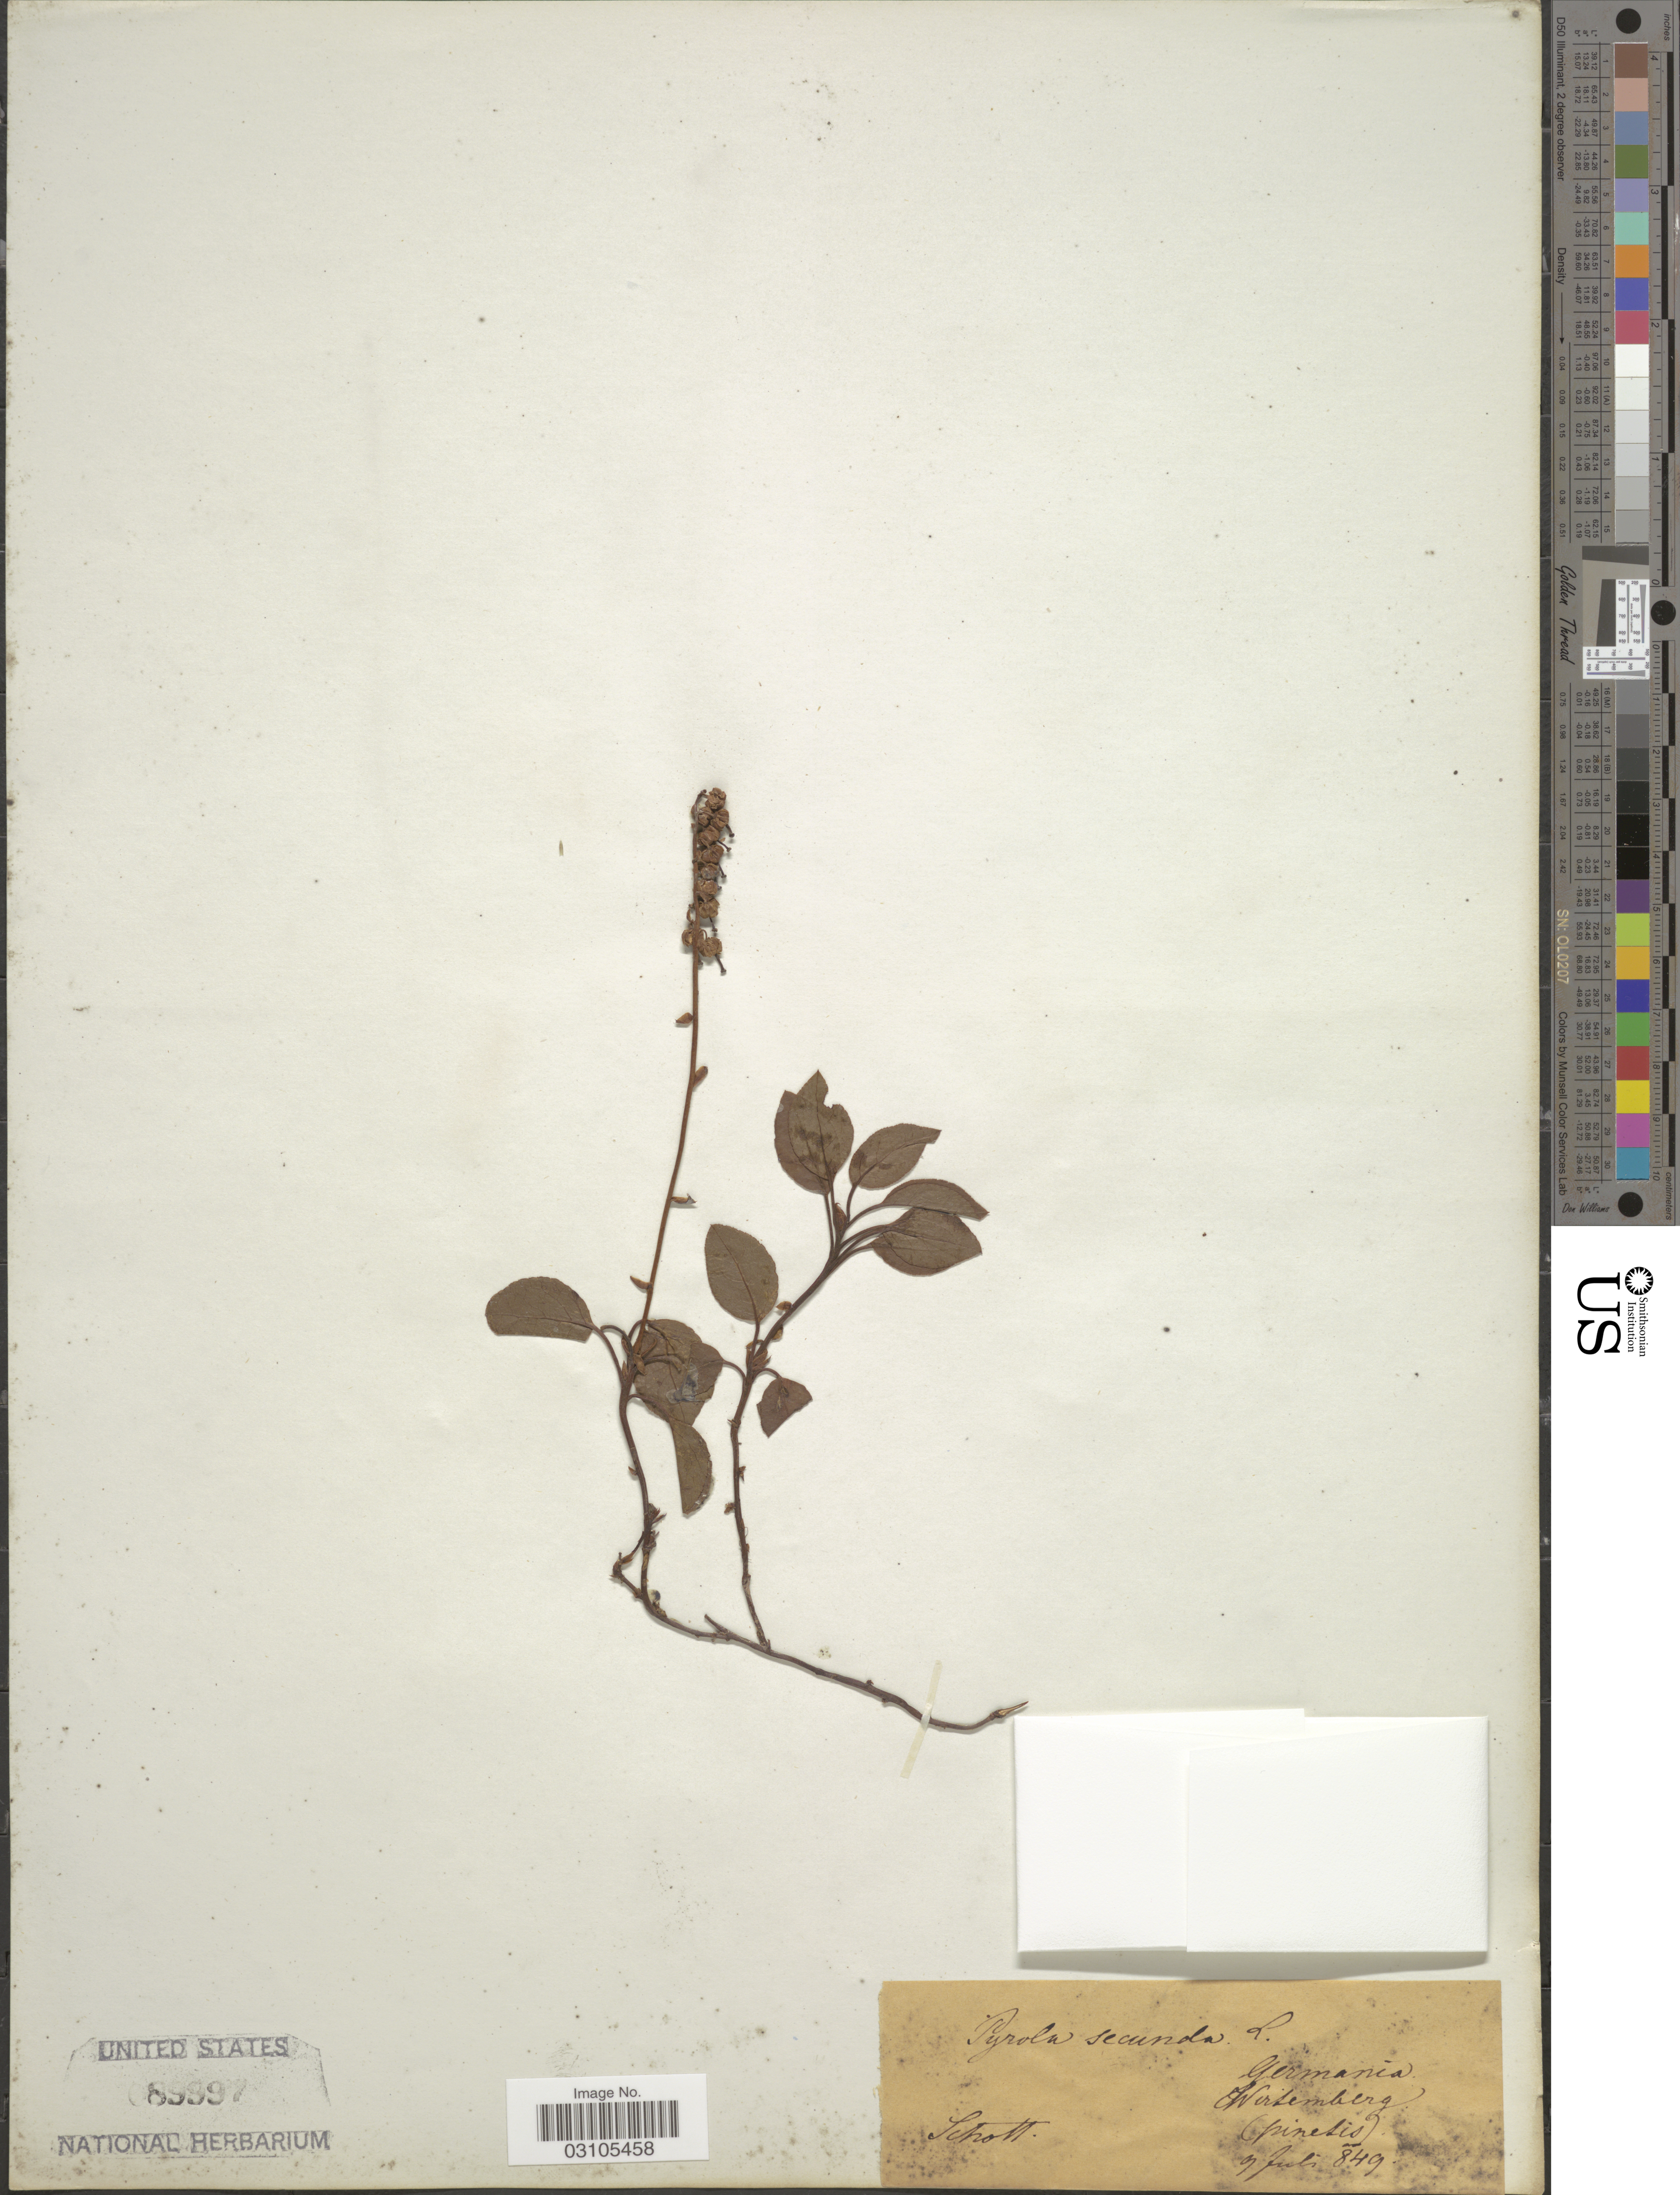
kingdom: Plantae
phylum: Tracheophyta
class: Magnoliopsida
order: Ericales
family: Ericaceae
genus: Orthilia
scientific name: Orthilia secunda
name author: (L.) House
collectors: Schott, --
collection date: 1849-07-09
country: Germany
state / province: Baden-Württemberg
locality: Wurtemberg (pinetis).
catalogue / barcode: US 89997